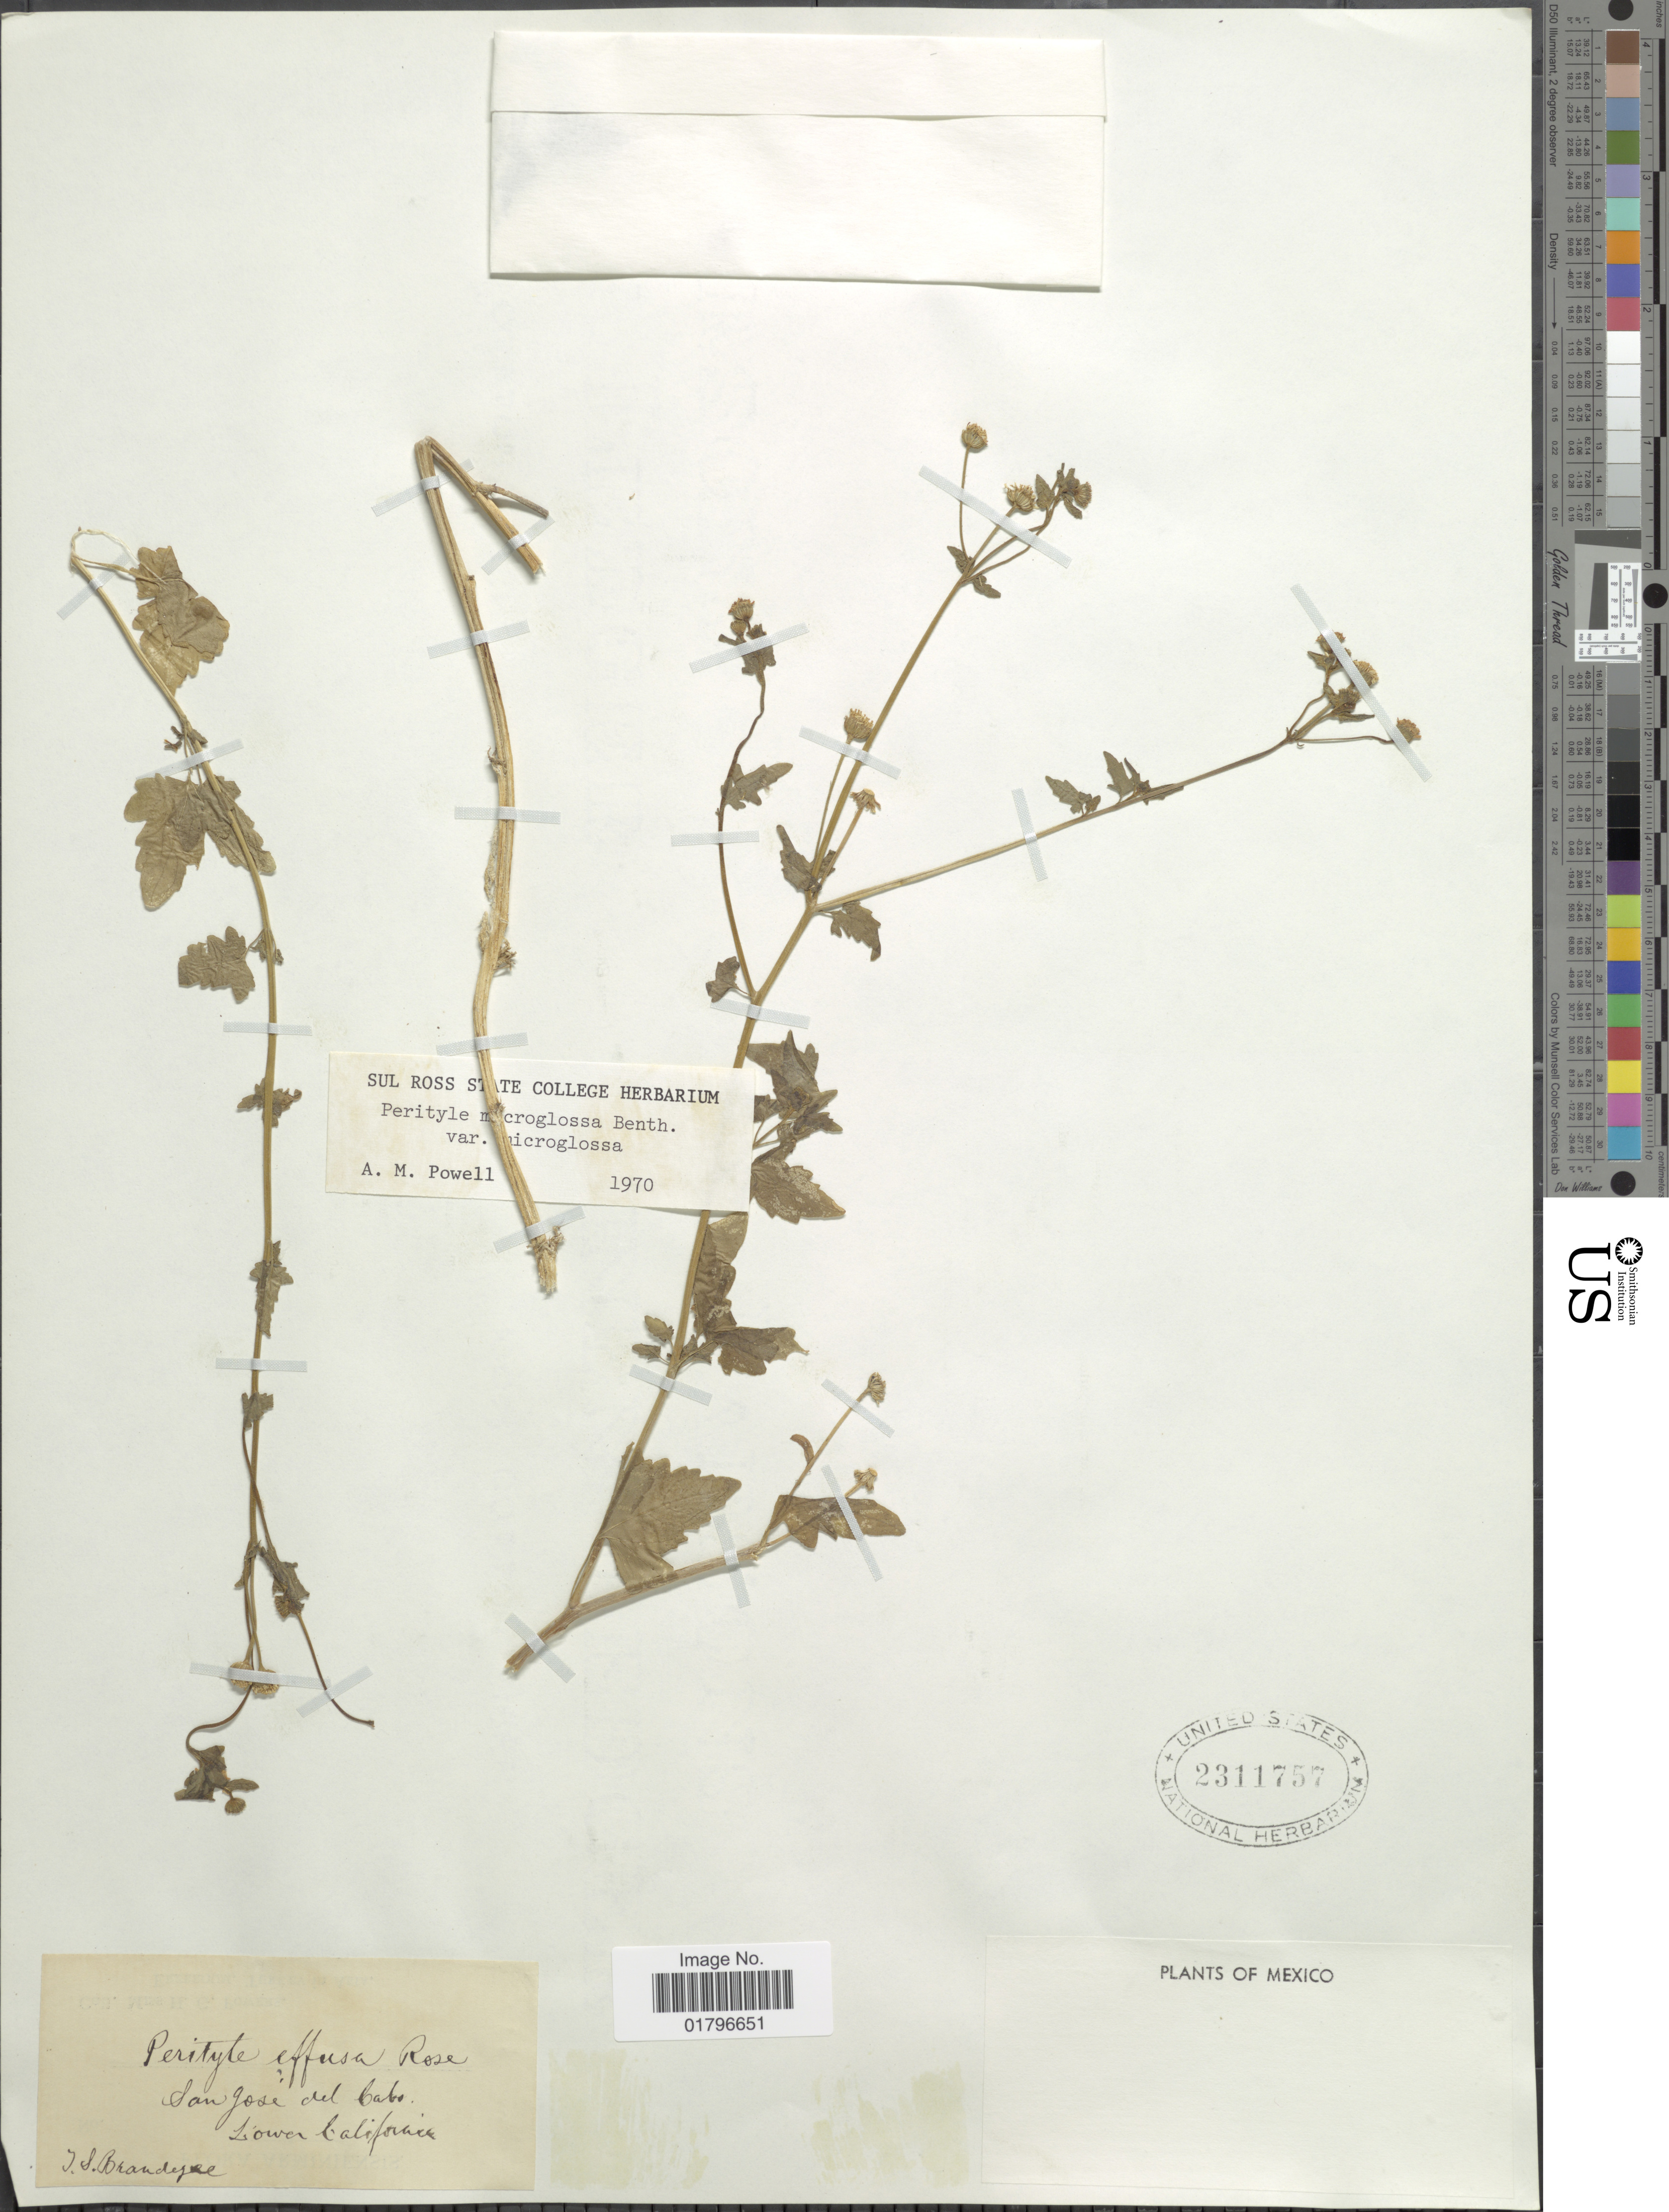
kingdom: Plantae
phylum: Tracheophyta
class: Magnoliopsida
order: Asterales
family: Asteraceae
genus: Perityle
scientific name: Perityle microglossa var. microglossa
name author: Benth.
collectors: J. S. Brandegee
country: Mexico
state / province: Baja California Sur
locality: San Jose del Cabo, Lower California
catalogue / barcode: US 2311757